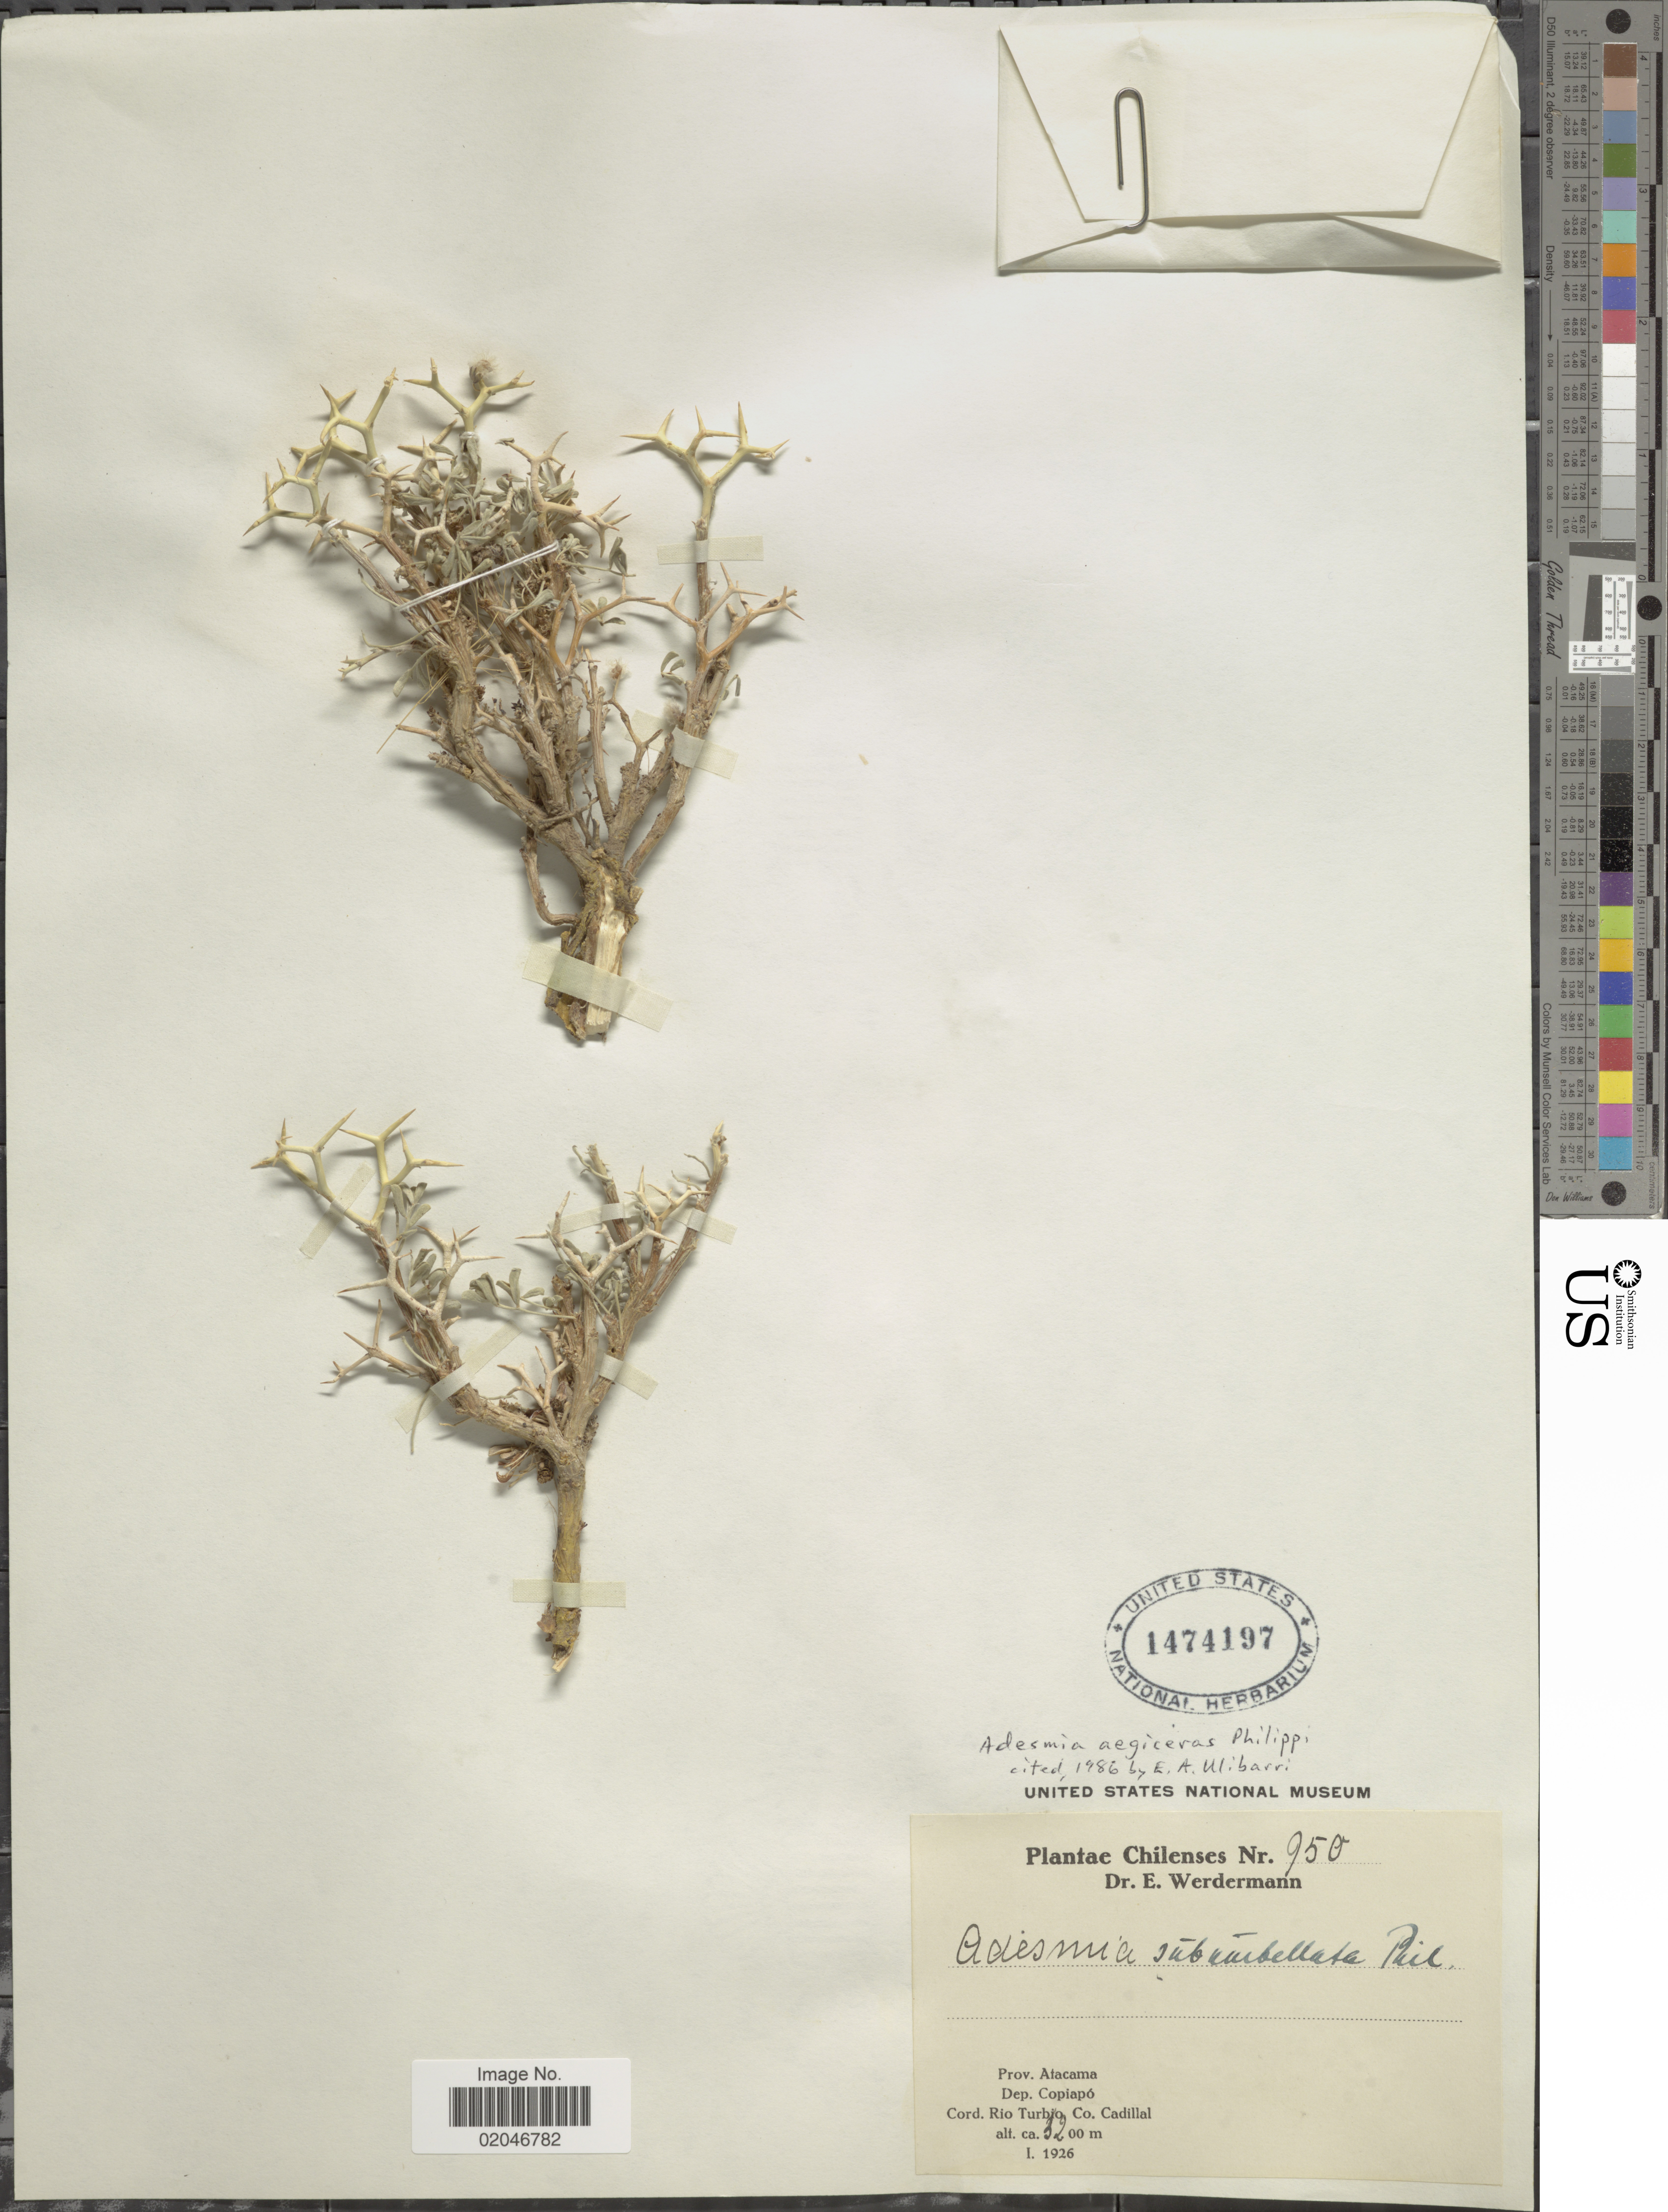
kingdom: Plantae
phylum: Tracheophyta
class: Magnoliopsida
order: Fabales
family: Fabaceae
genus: Adesmia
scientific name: Adesmia aegiceras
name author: Phil.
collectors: E. Werdermann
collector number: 950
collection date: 1926-01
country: Chile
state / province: Atacama (III)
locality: Dep. Copiapo, Cord. Rio Turbio Co. Cadillal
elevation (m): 3200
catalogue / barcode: US 1474197